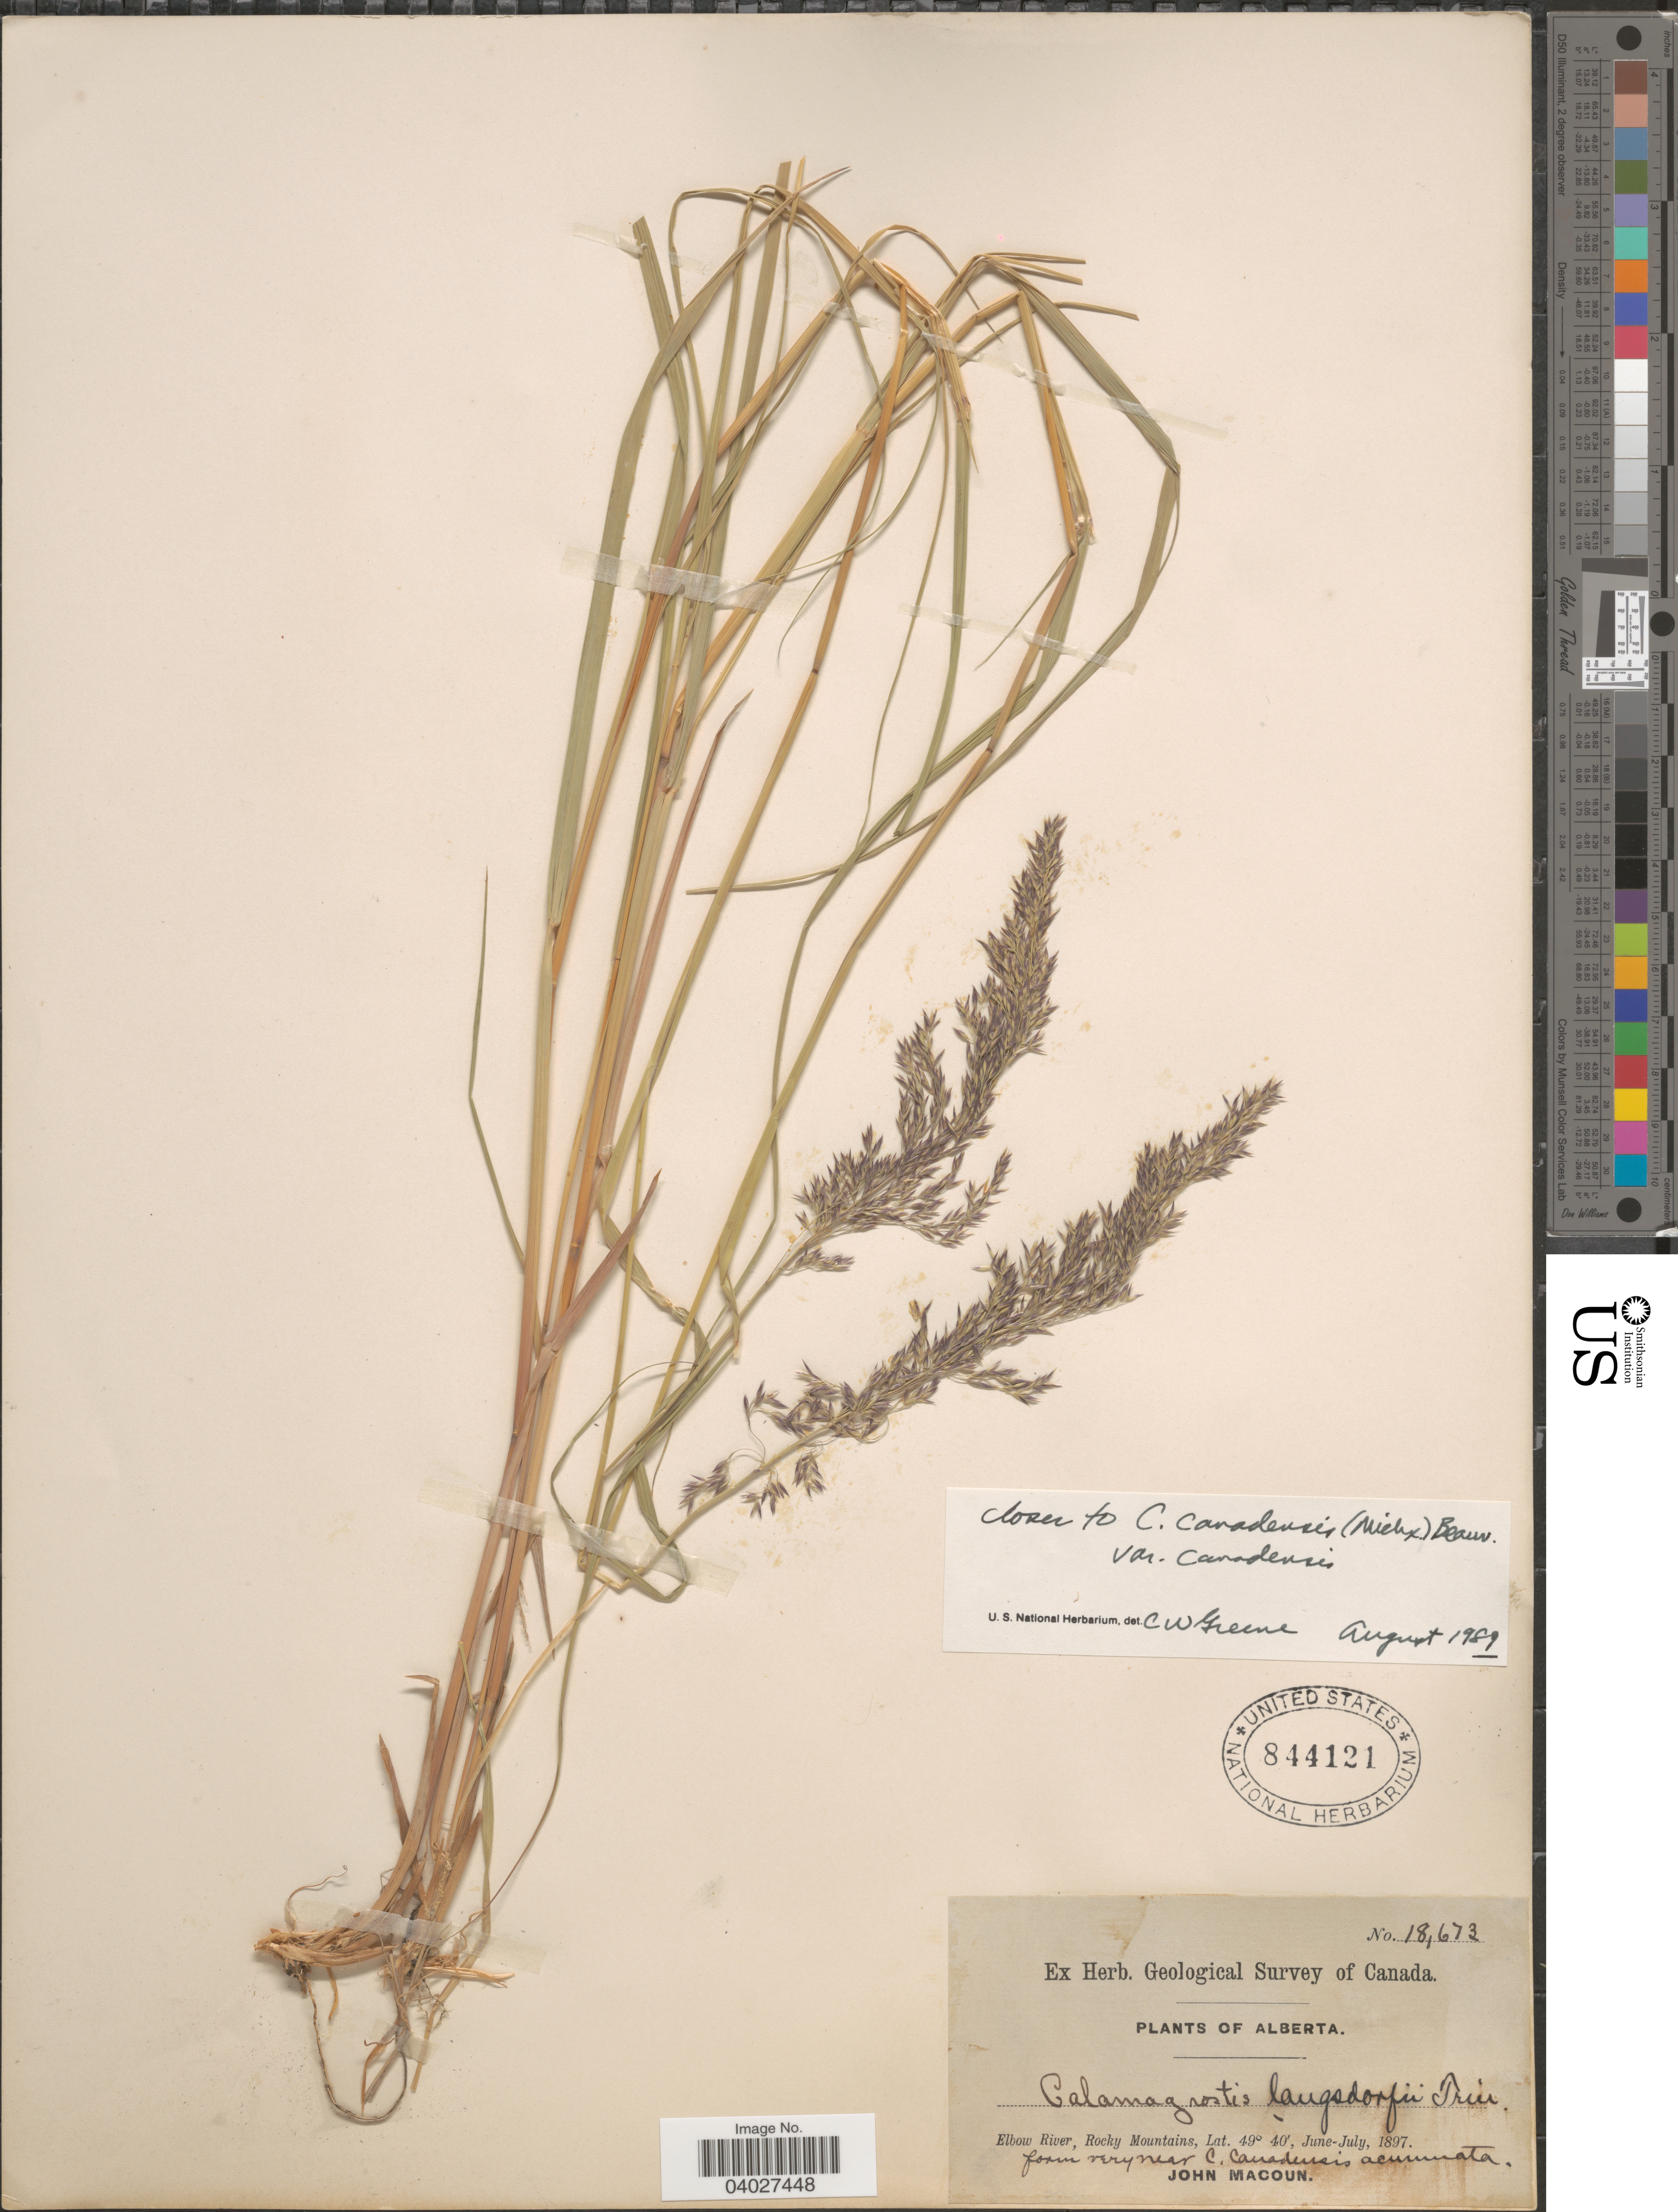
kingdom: Plantae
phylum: Tracheophyta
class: Liliopsida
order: Poales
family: Poaceae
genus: Calamagrostis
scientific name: Calamagrostis canadensis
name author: (Michx.) P. Beauv.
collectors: J. Macoun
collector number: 18673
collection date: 1897-06/1897-07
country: Canada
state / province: Alberta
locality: Elbow River, Rocky Mountains.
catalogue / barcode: US 844121